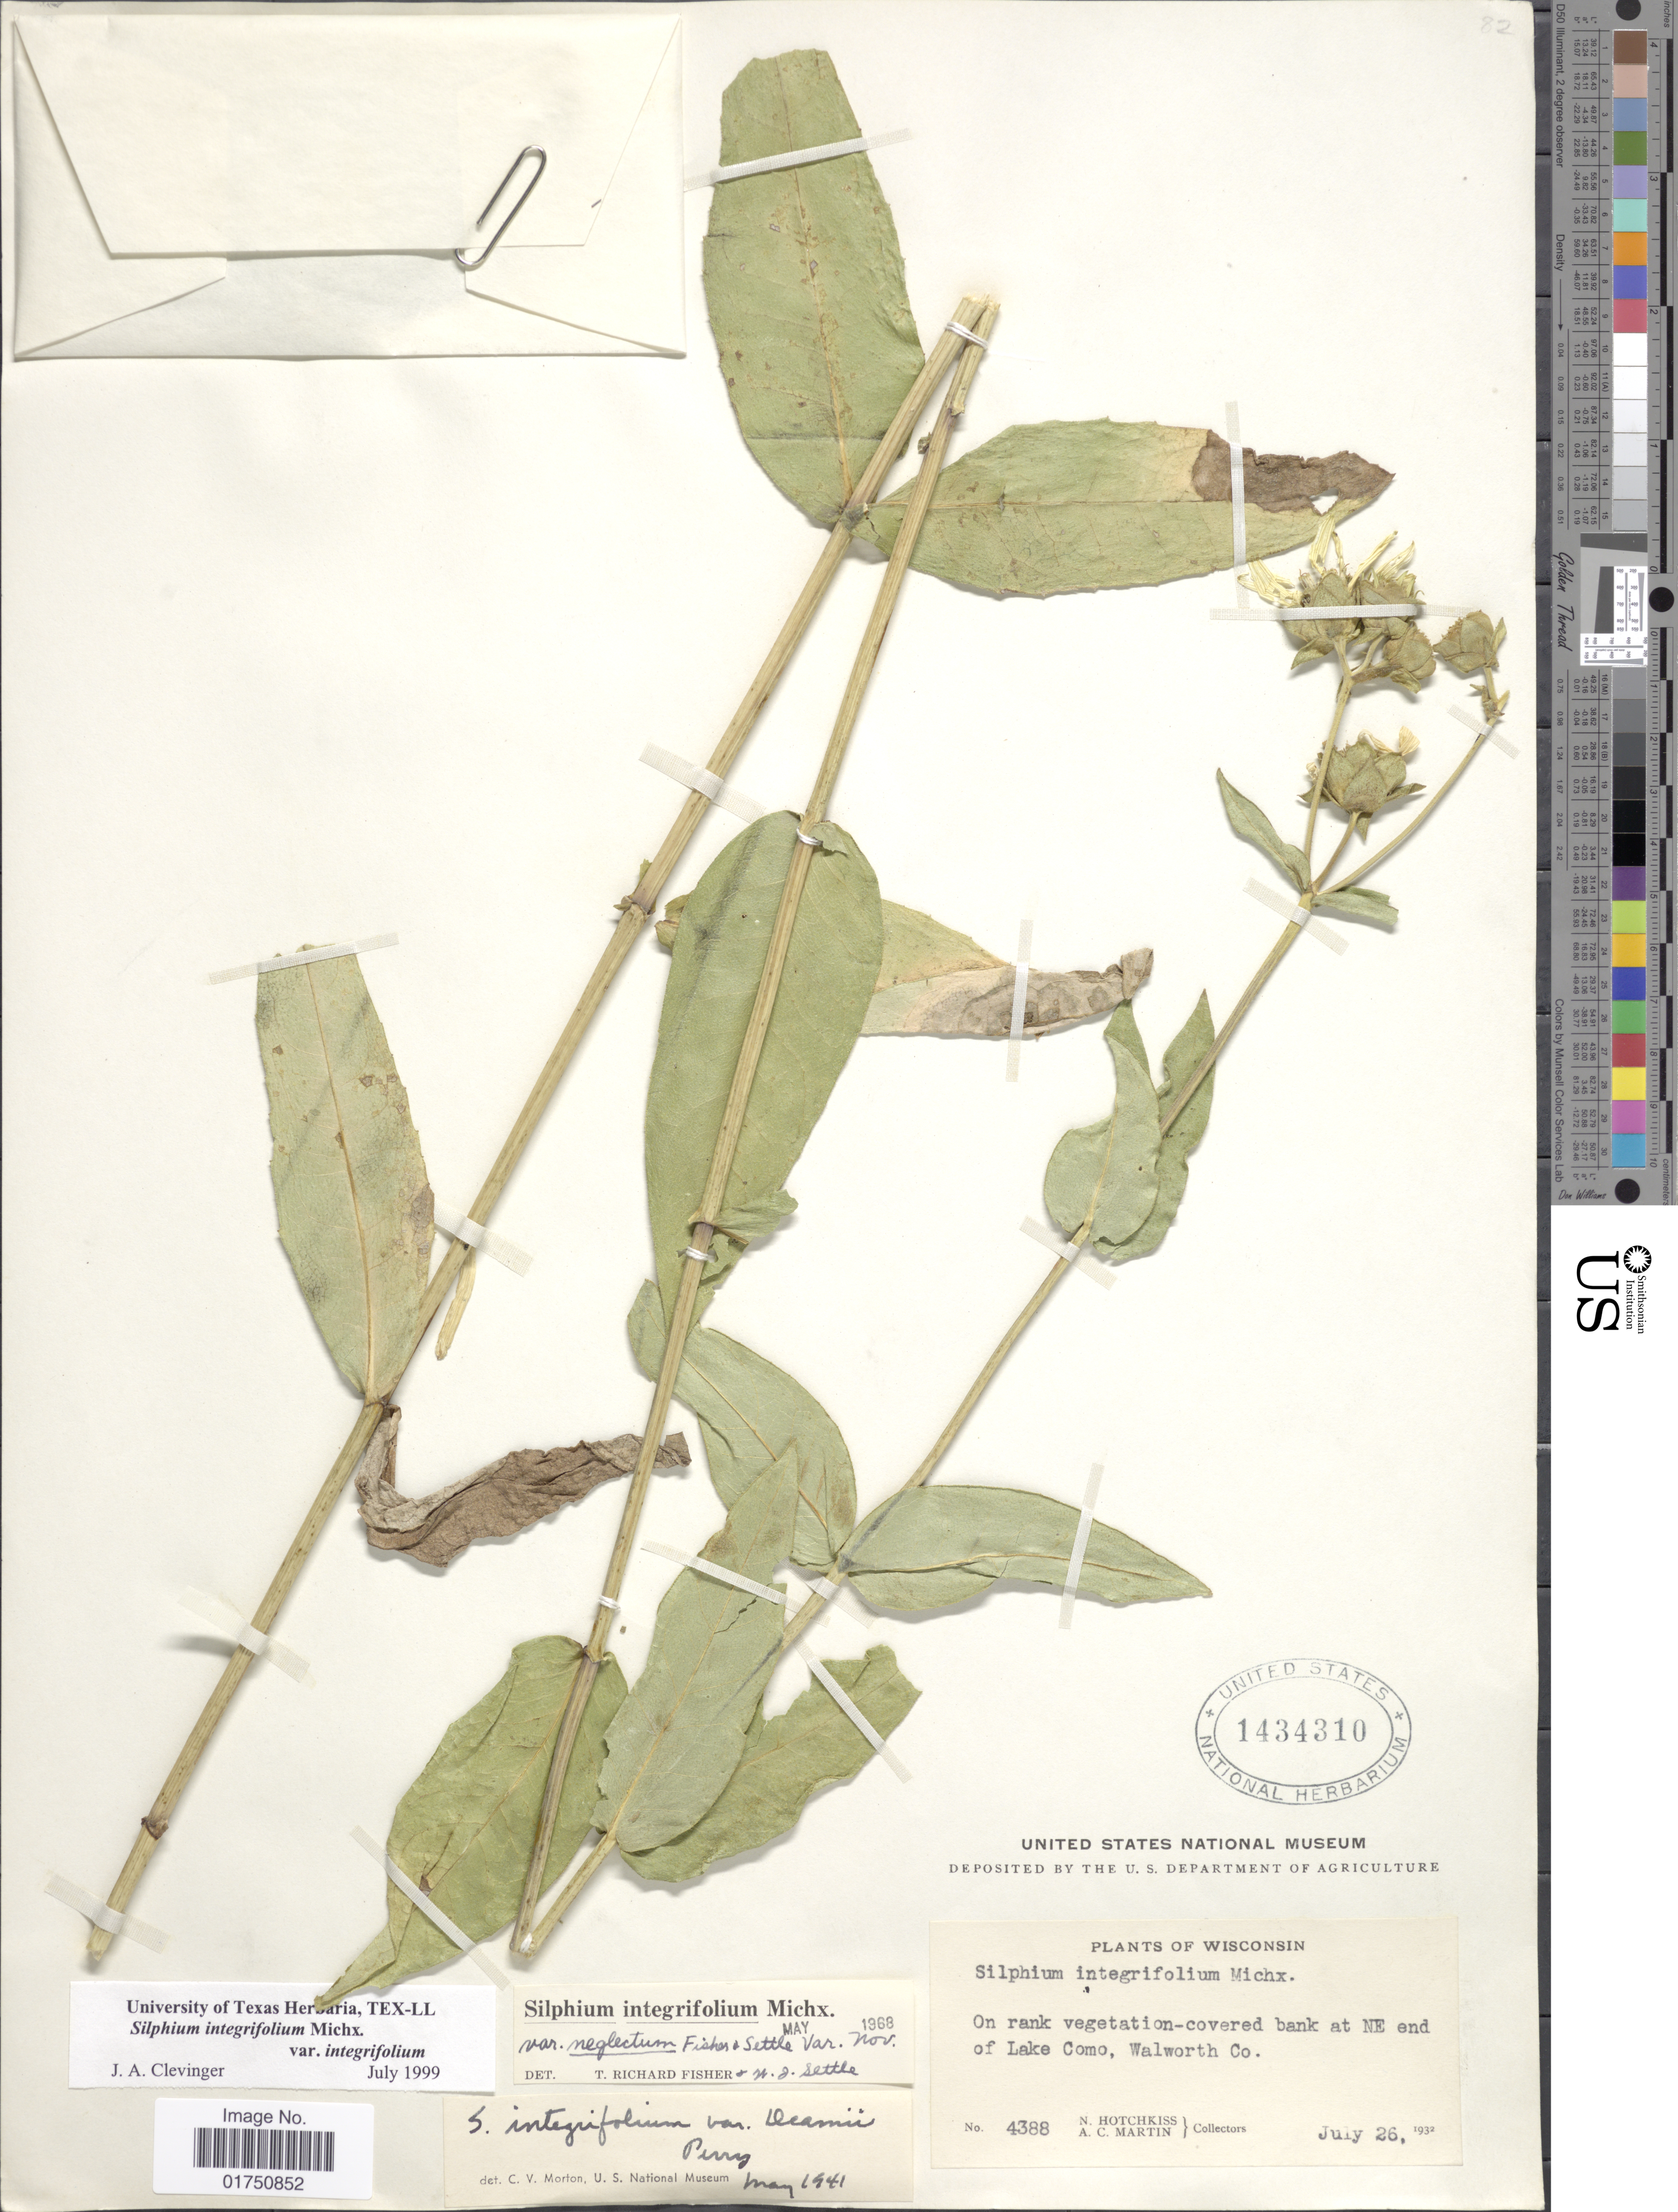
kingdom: Plantae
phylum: Tracheophyta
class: Magnoliopsida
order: Asterales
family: Asteraceae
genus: Silphium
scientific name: Silphium integrifolium var. integrifolium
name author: Michx.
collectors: N. Hotchkiss & A. C. Martin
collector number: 4388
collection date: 1932-07-26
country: United States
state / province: Wisconsin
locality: On rank vegetation-covered bank at NE end of Lake Como, Walworth Co.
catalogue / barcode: US 1434310